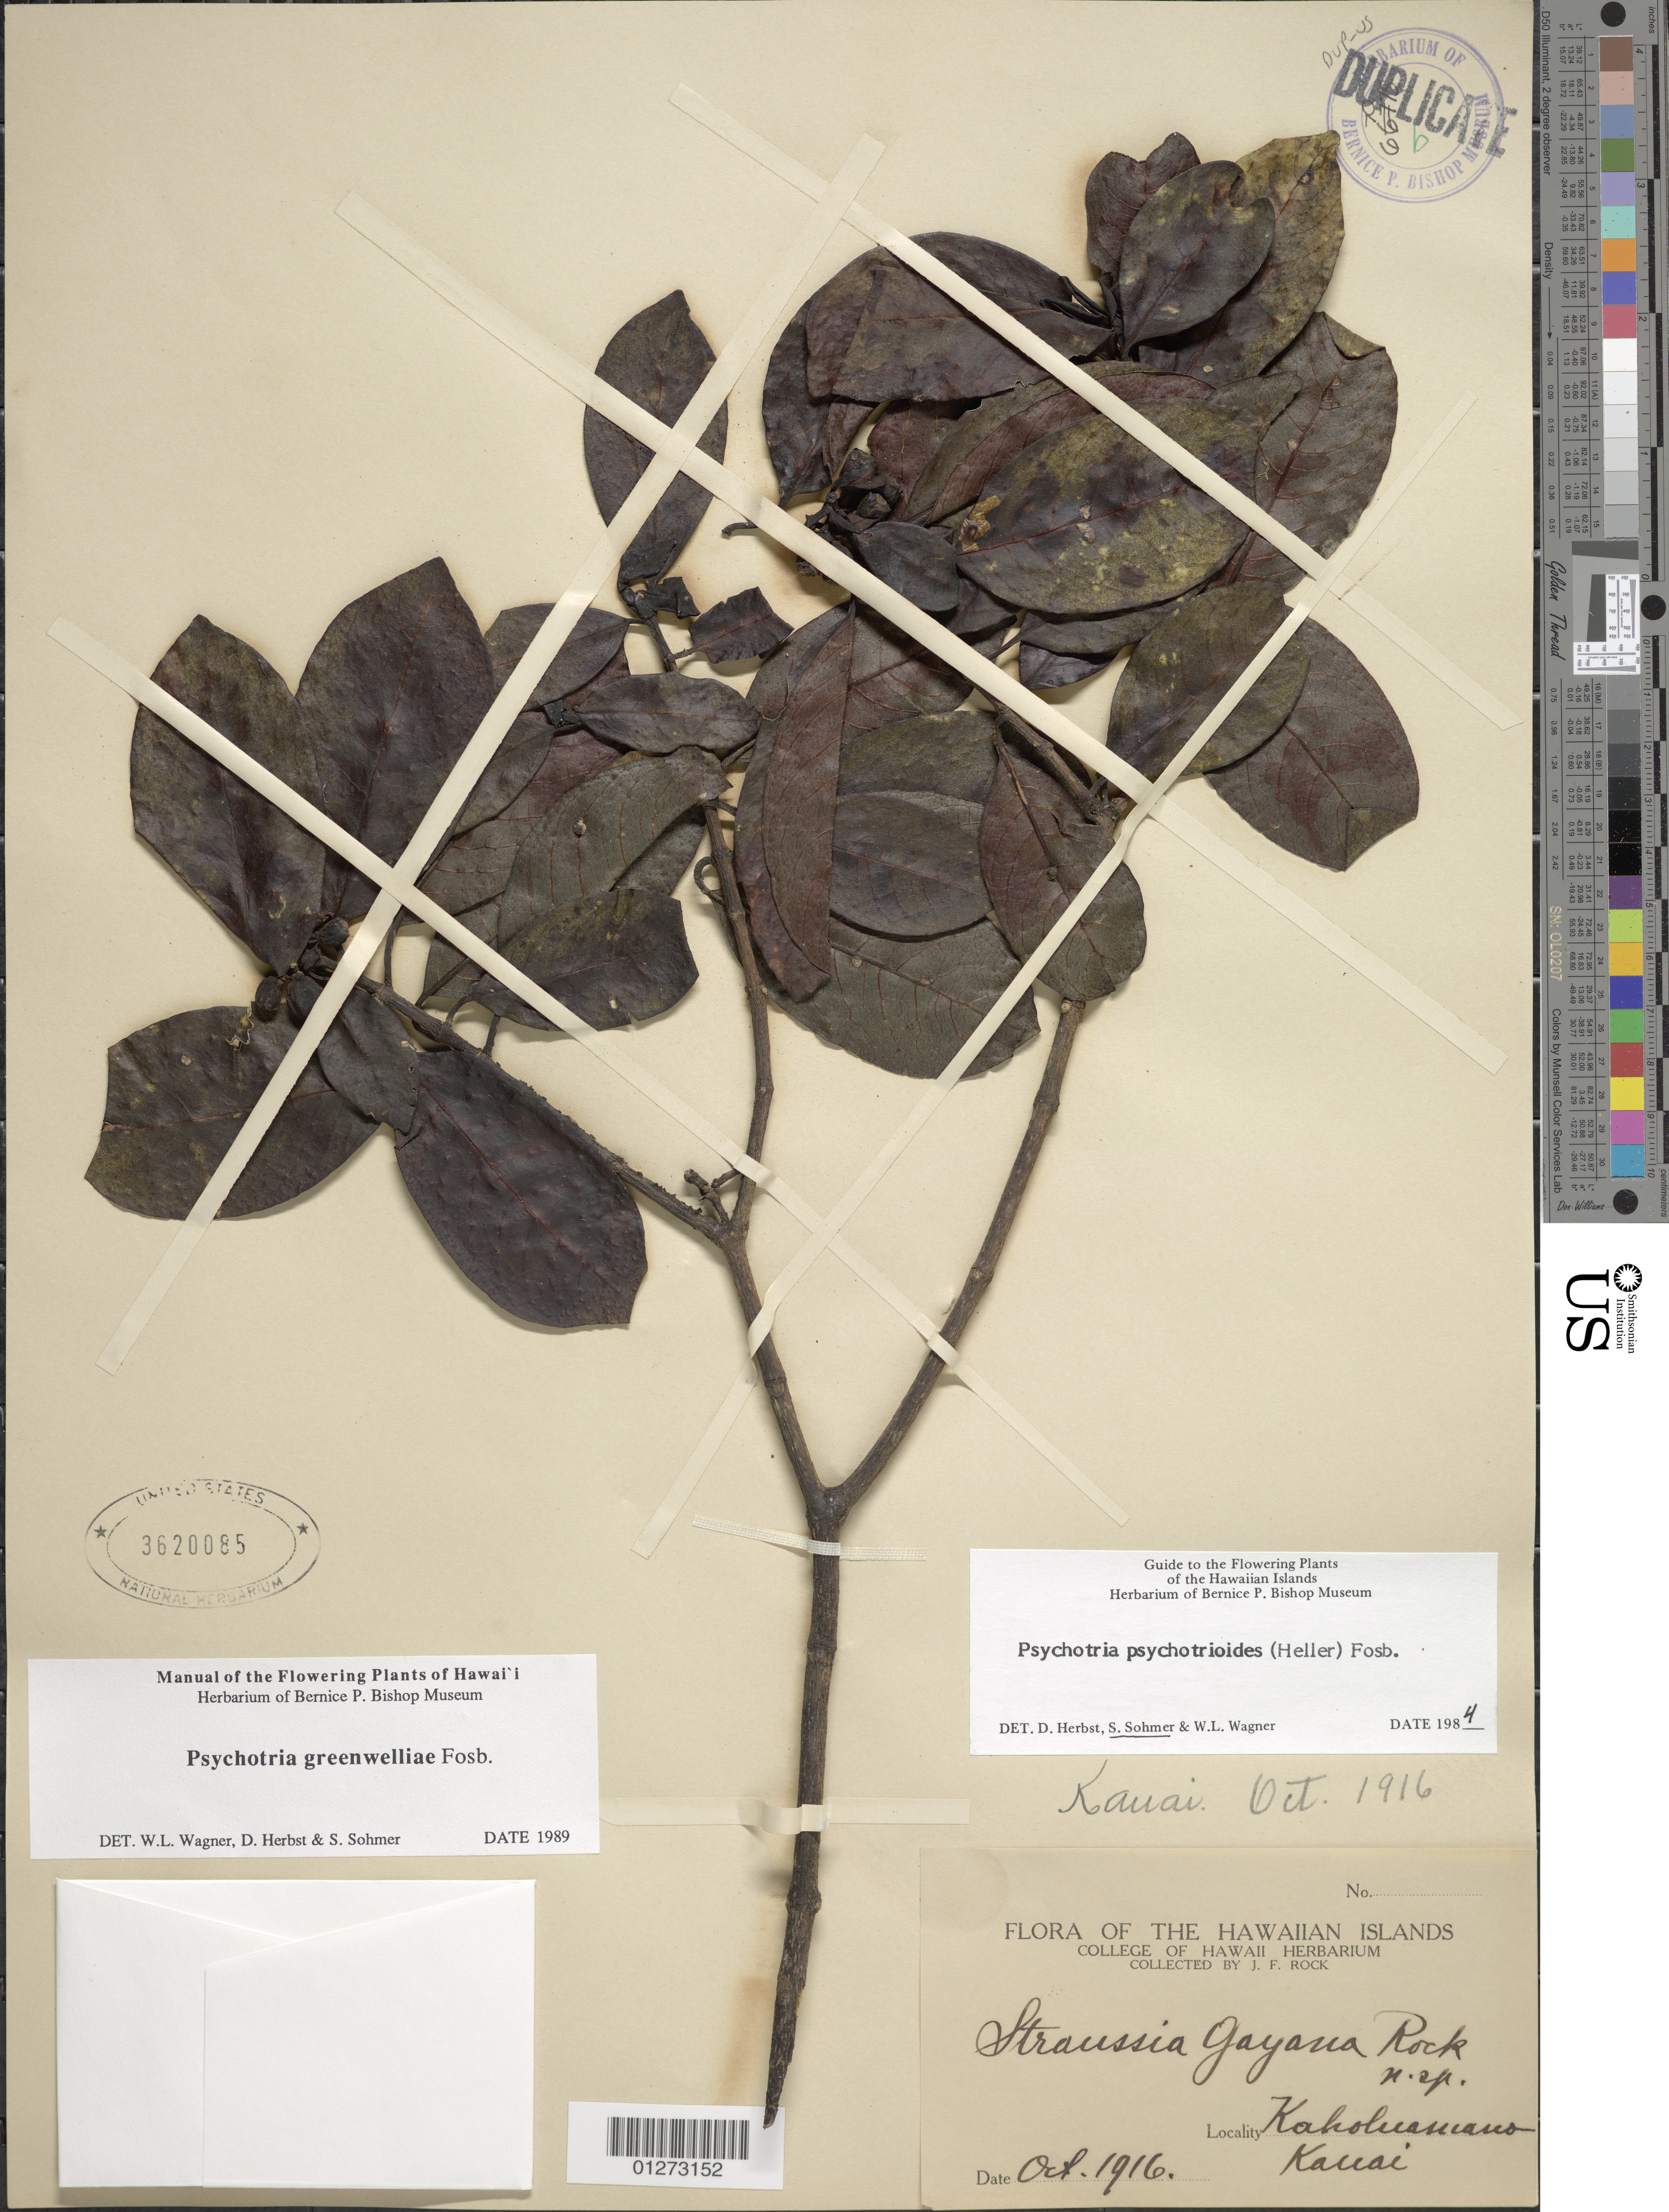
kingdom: Plantae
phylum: Tracheophyta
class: Magnoliopsida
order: Gentianales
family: Rubiaceae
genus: Psychotria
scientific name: Psychotria greenwelliae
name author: Fosberg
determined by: Wagner, W. L.; Herbst, D. R.; Sohmer, S. H.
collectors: J. F. Rock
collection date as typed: Oct 1916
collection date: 1916-10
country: United States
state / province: Hawaii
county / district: Kaui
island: Kaua'i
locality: Kaholuamano.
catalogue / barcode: US 3620085